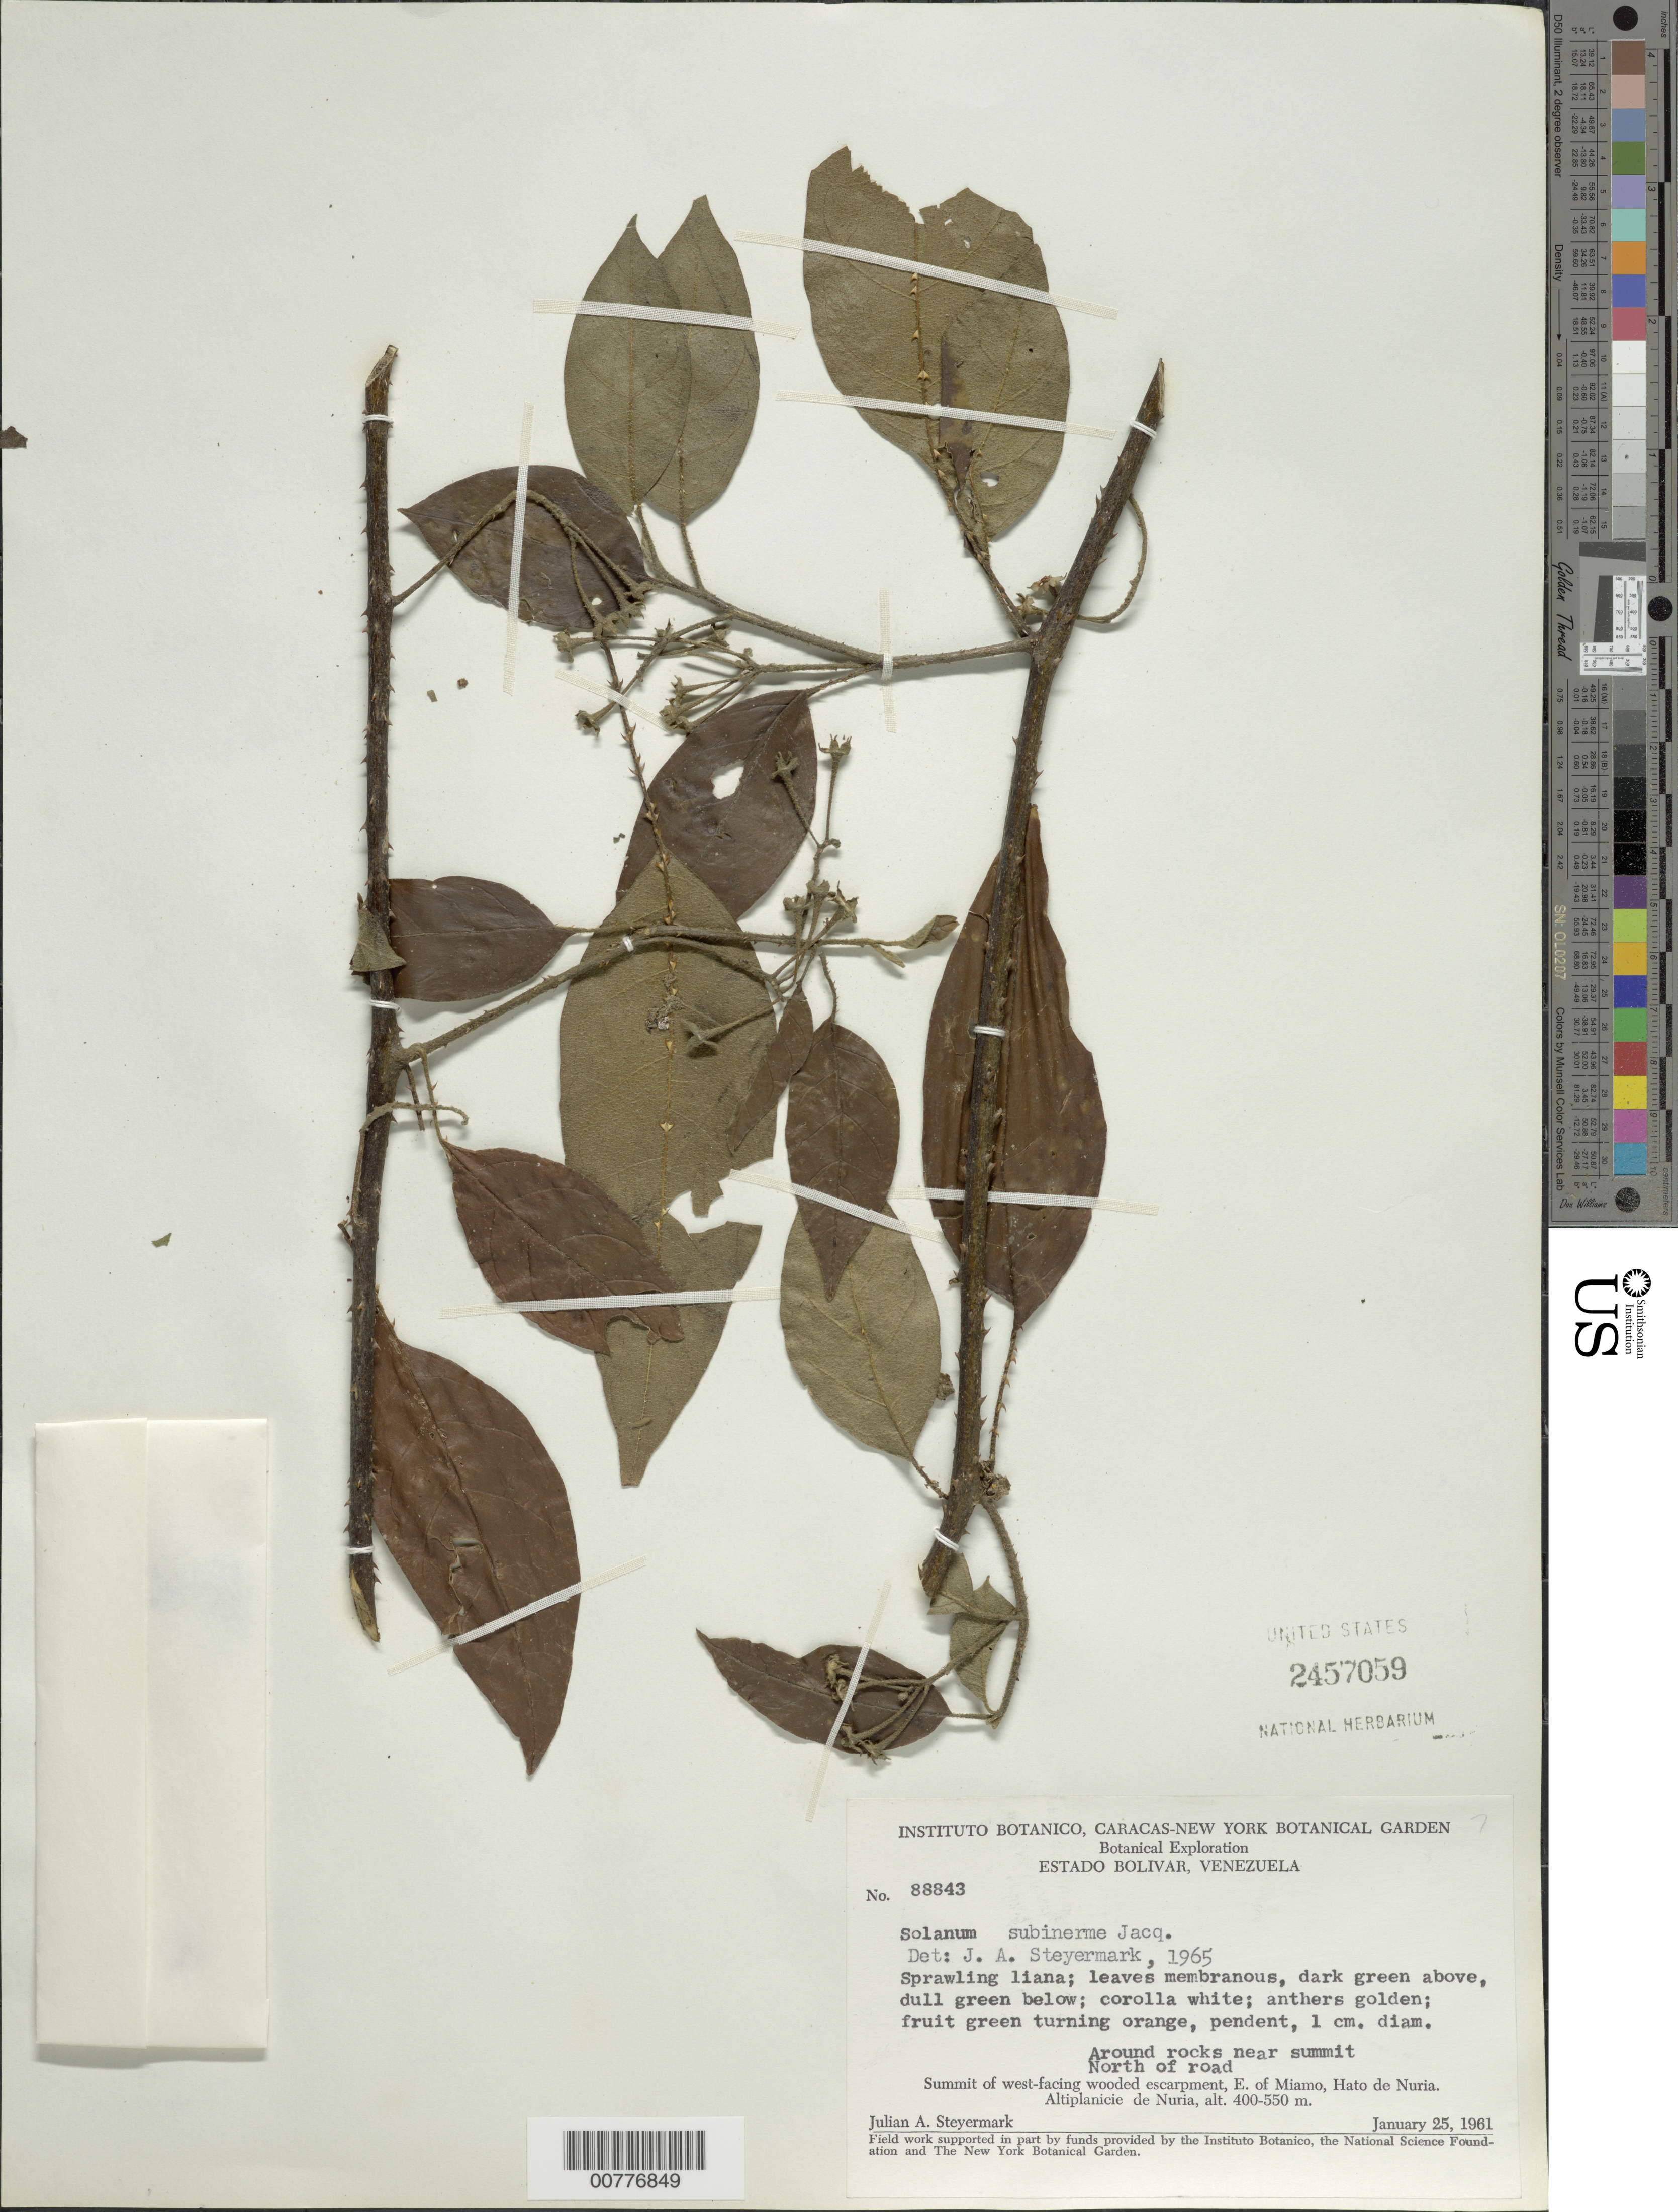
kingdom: Plantae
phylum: Tracheophyta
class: Magnoliopsida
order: Solanales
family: Solanaceae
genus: Solanum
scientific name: Solanum subinerme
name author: Jacq.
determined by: Steyermark, Julian A., (VEN)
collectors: J. Steyermark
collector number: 88843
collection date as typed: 1 Jan 1961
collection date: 1961-01-01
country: Venezuela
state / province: Bolívar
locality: Hato de Nuria; E. of Miamo, Altiplanicie de Nuria; north of road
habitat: Around rocks near summit.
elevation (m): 400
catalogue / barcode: US 2457059